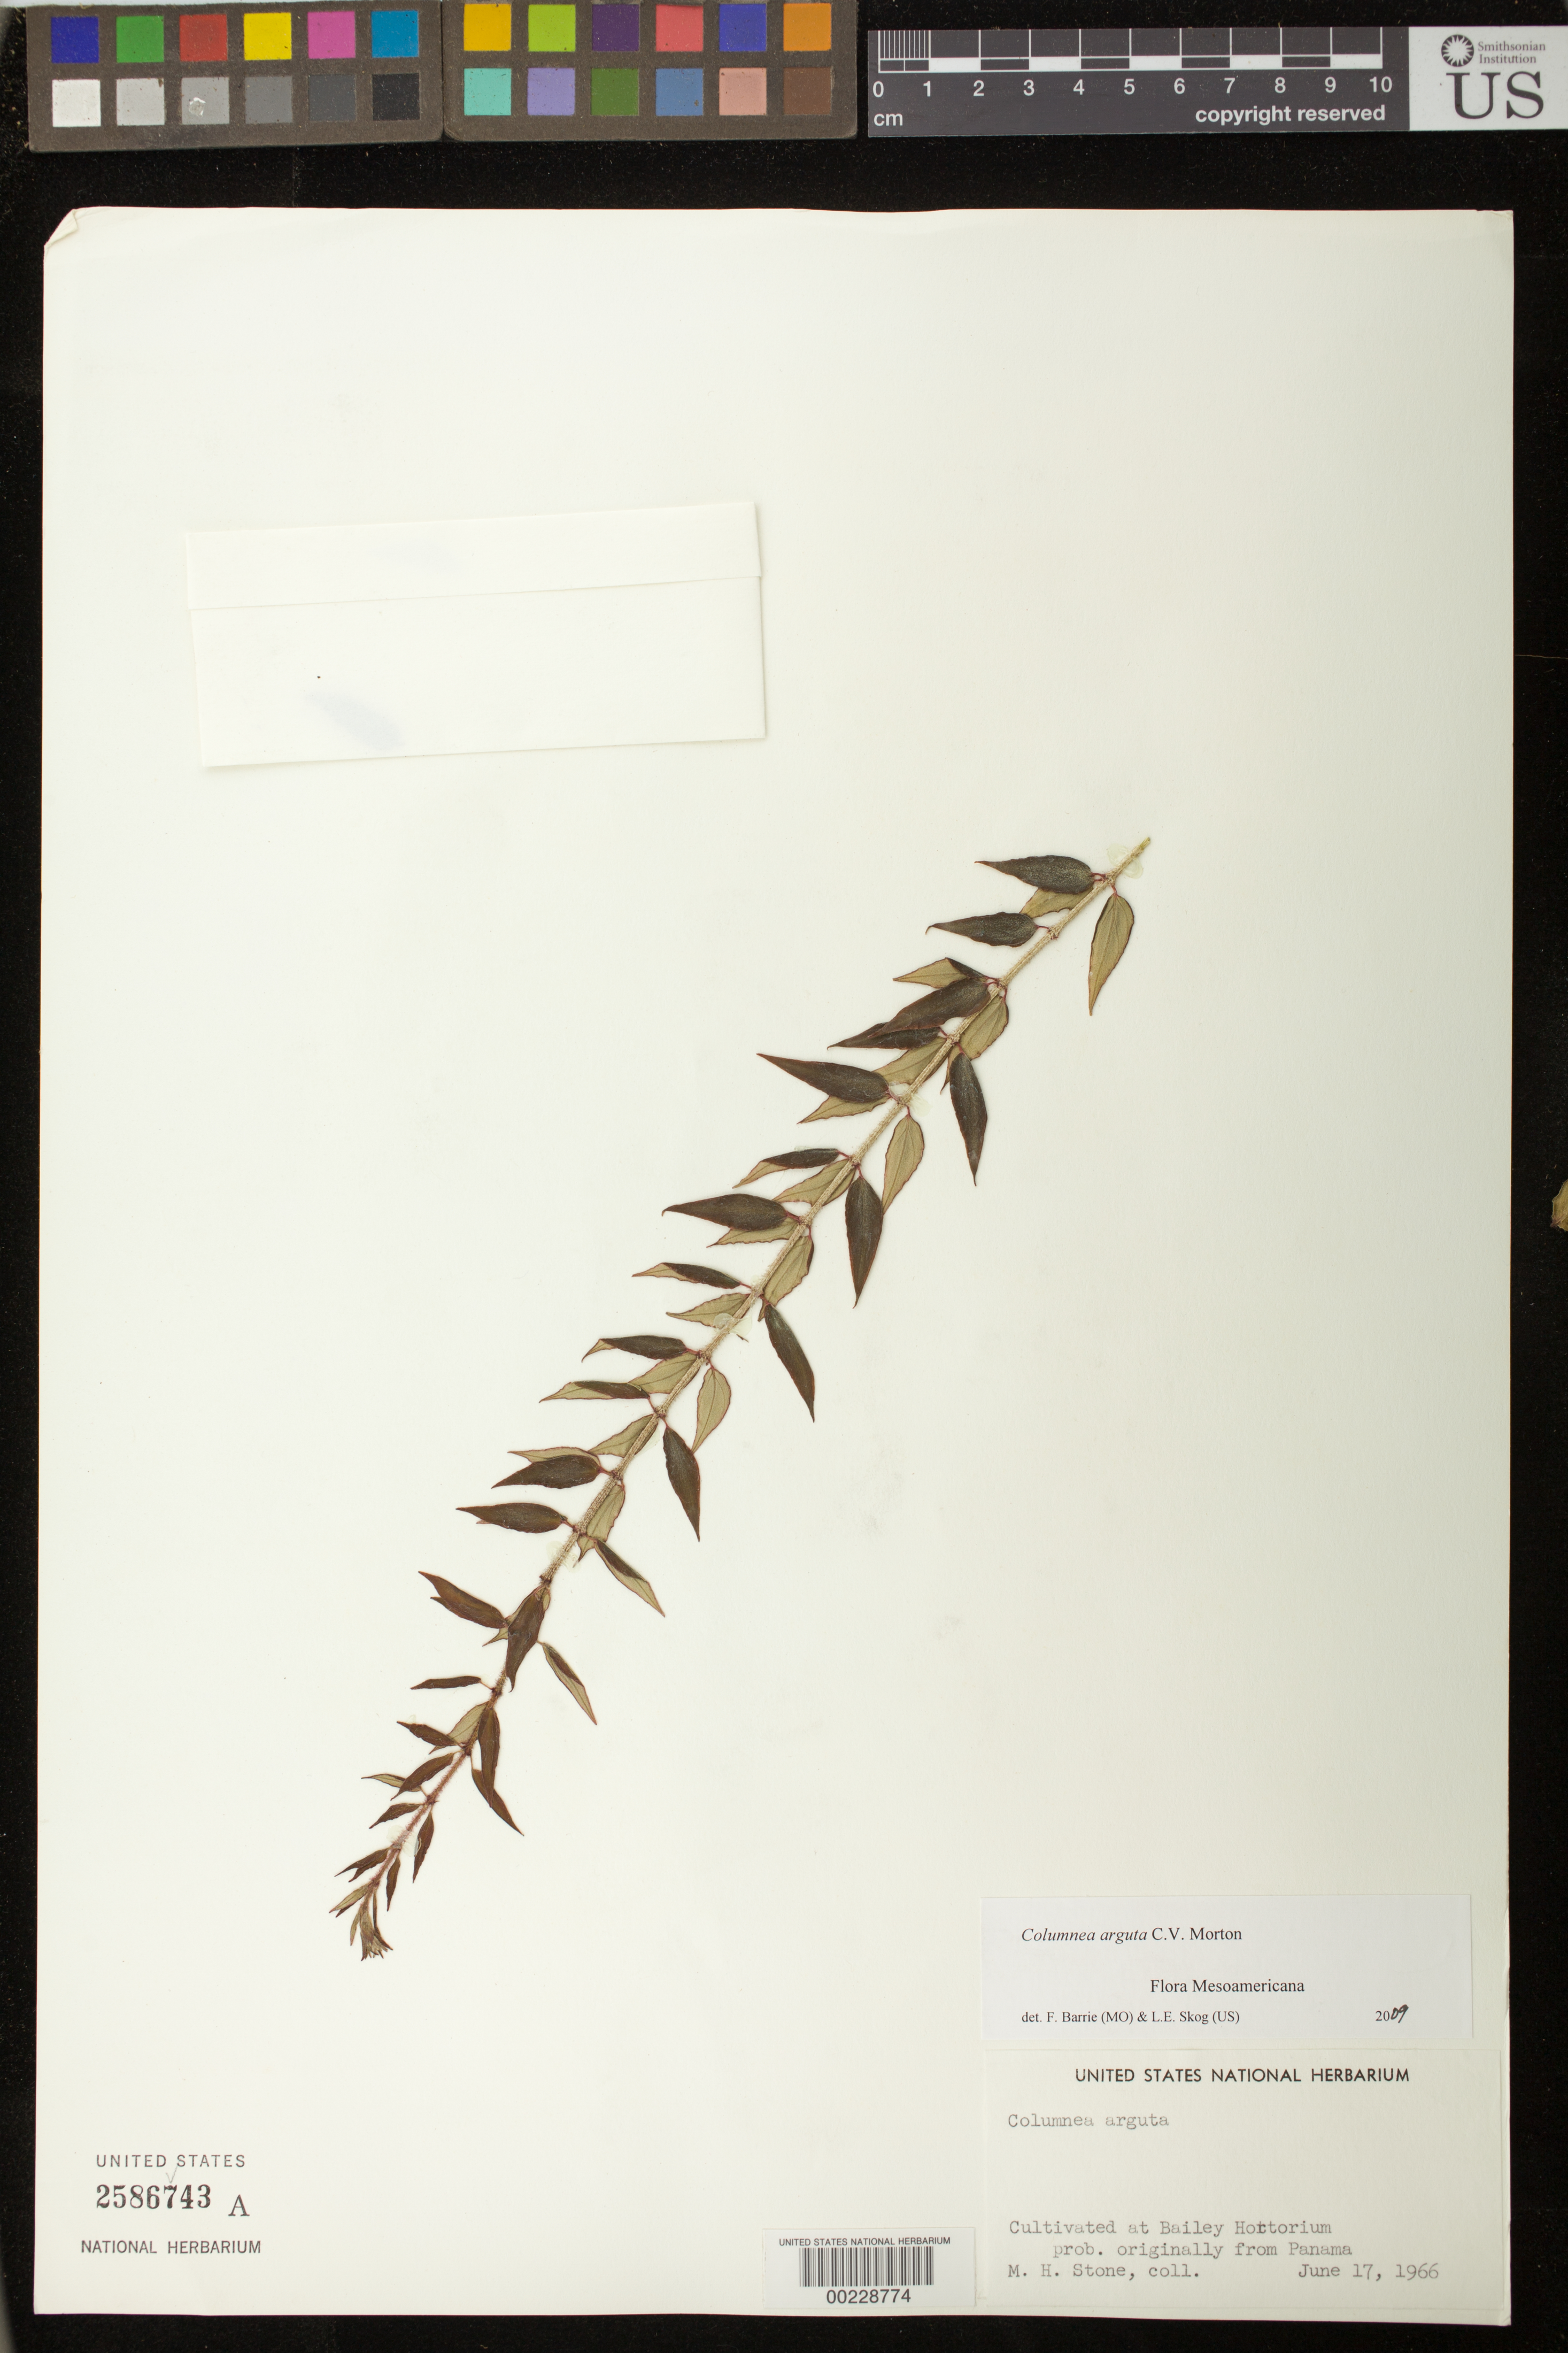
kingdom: Plantae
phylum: Tracheophyta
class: Magnoliopsida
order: Lamiales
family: Gesneriaceae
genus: Columnea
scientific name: Columnea arguta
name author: C.V. Morton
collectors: M. Stone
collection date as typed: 17 Jun 1966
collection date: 1966-06-17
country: Panama (?)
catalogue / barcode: US 2586743A